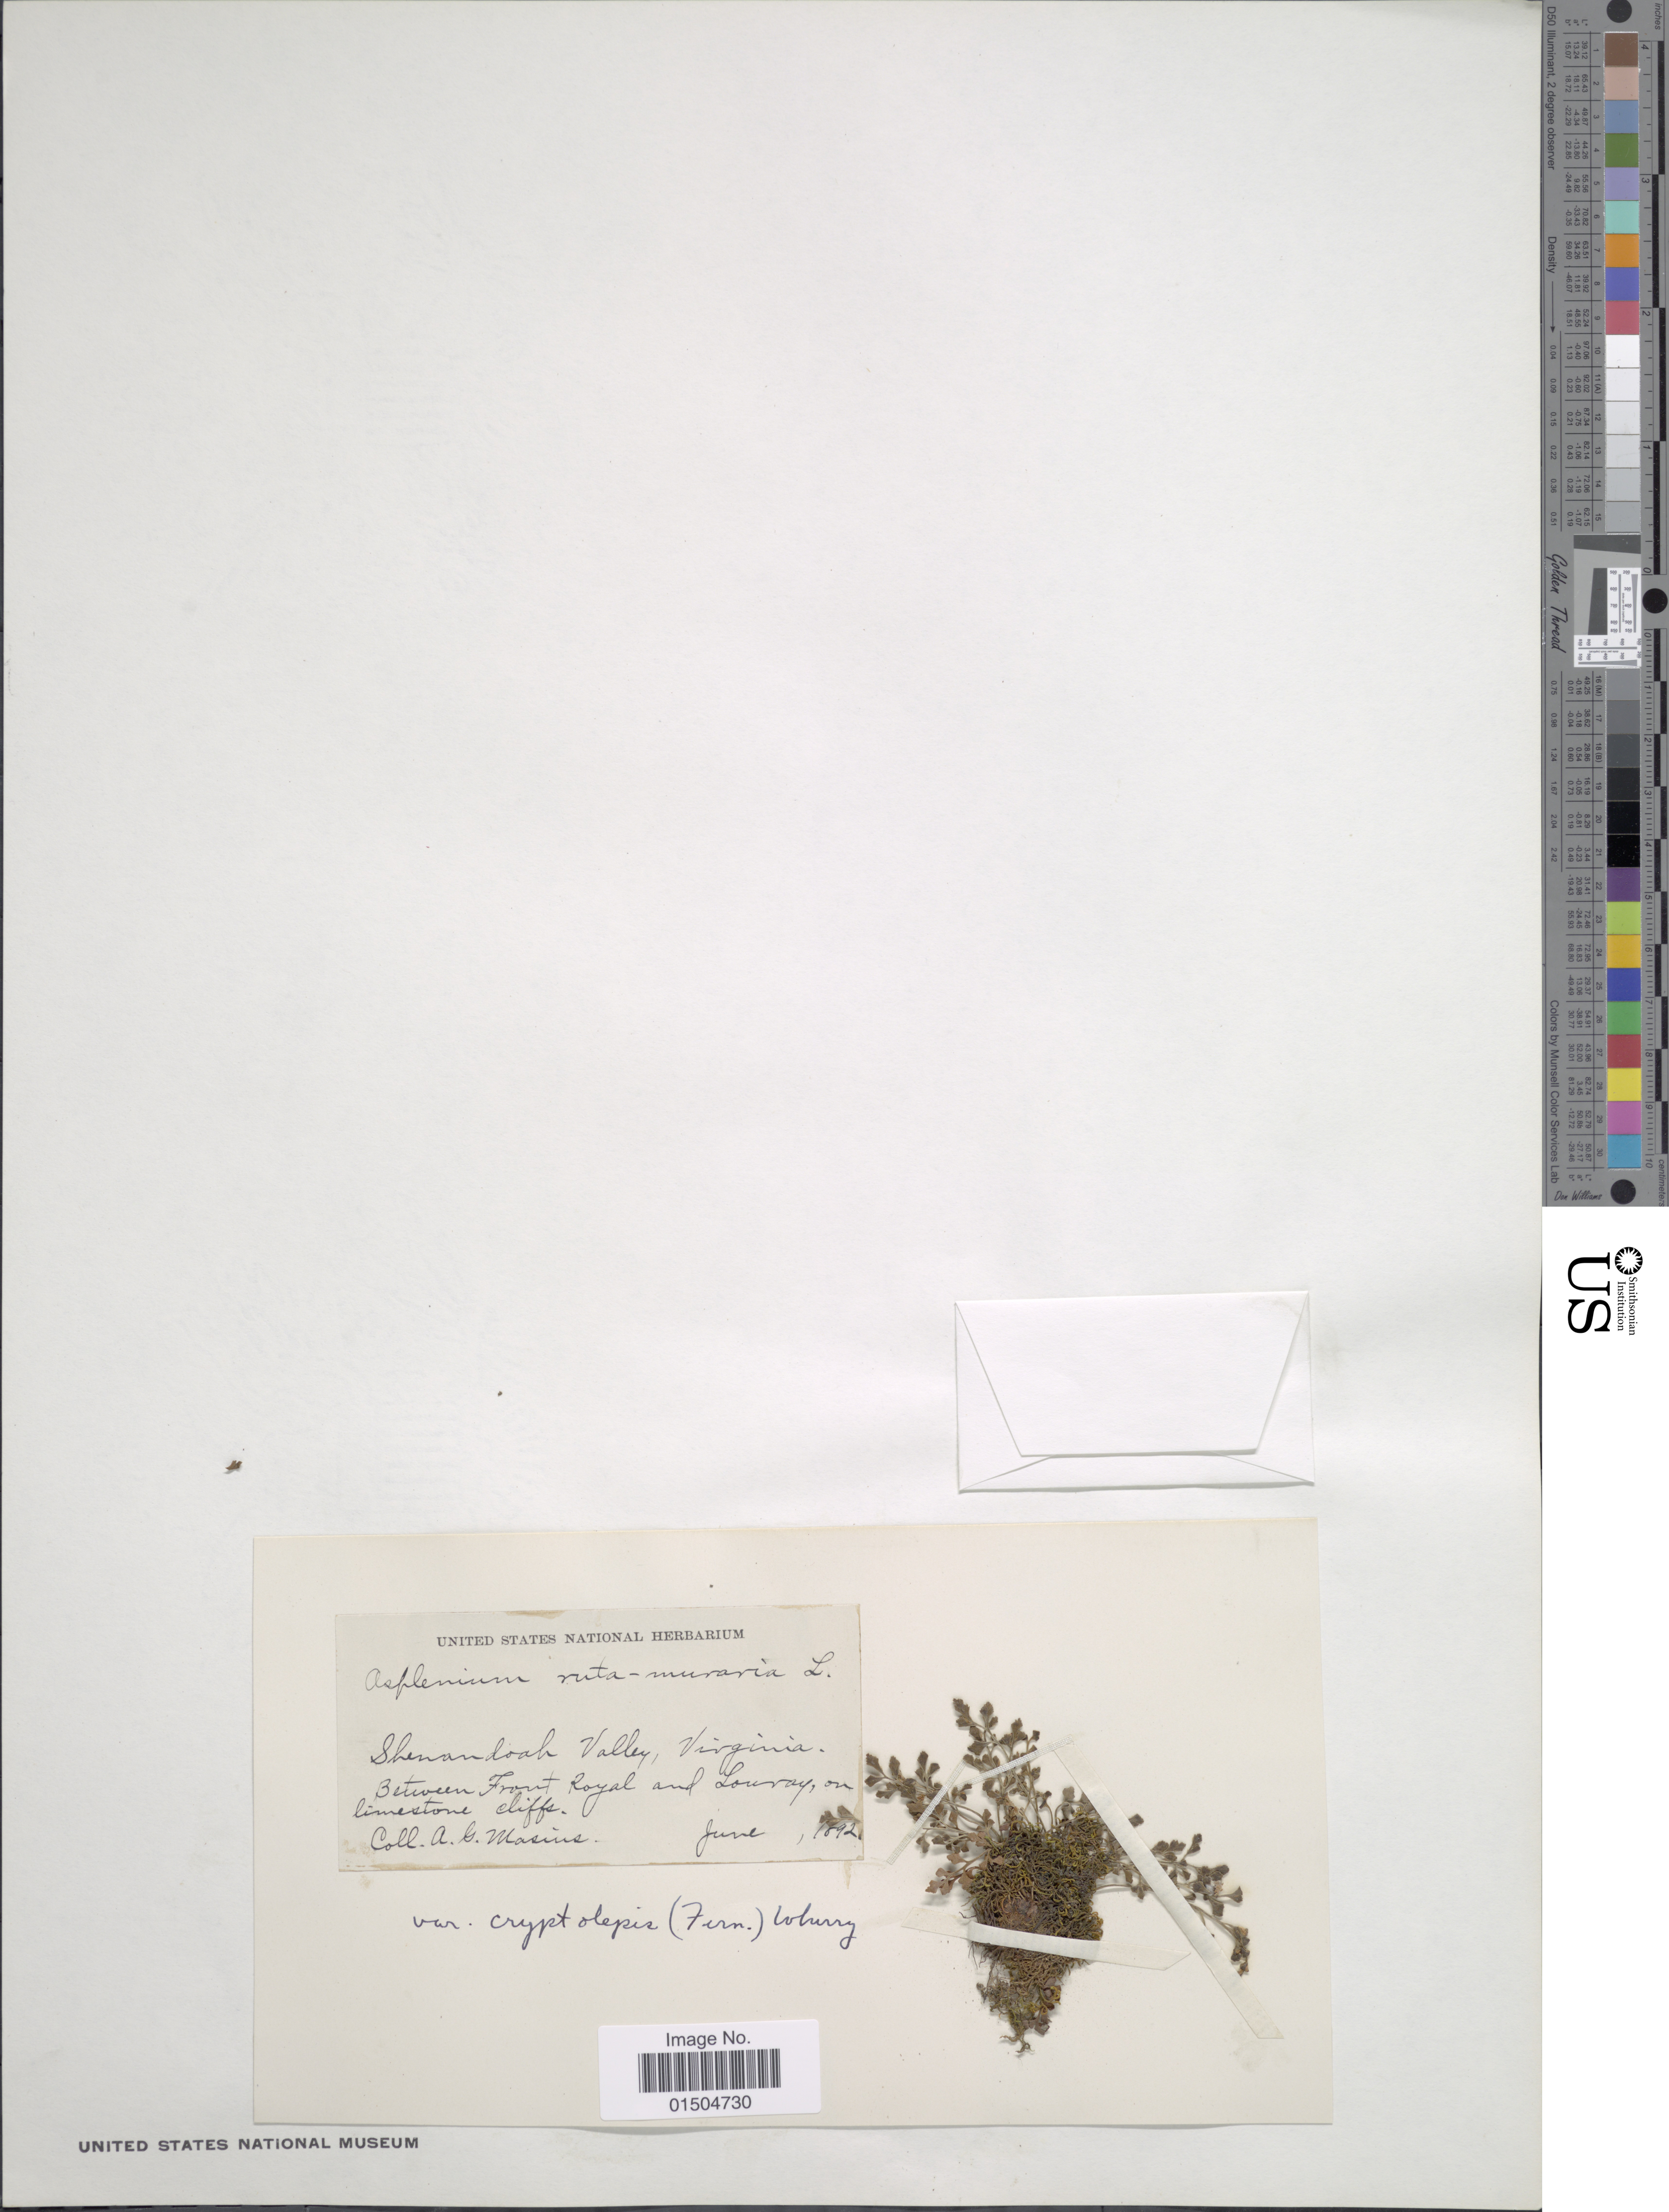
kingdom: Plantae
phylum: Tracheophyta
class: Polypodiopsida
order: Polypodiales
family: Aspleniaceae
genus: Asplenium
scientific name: Asplenium ruta-muraria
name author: L.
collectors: A. Masius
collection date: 1892-06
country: United States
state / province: Virginia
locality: Shenandoah Valley.